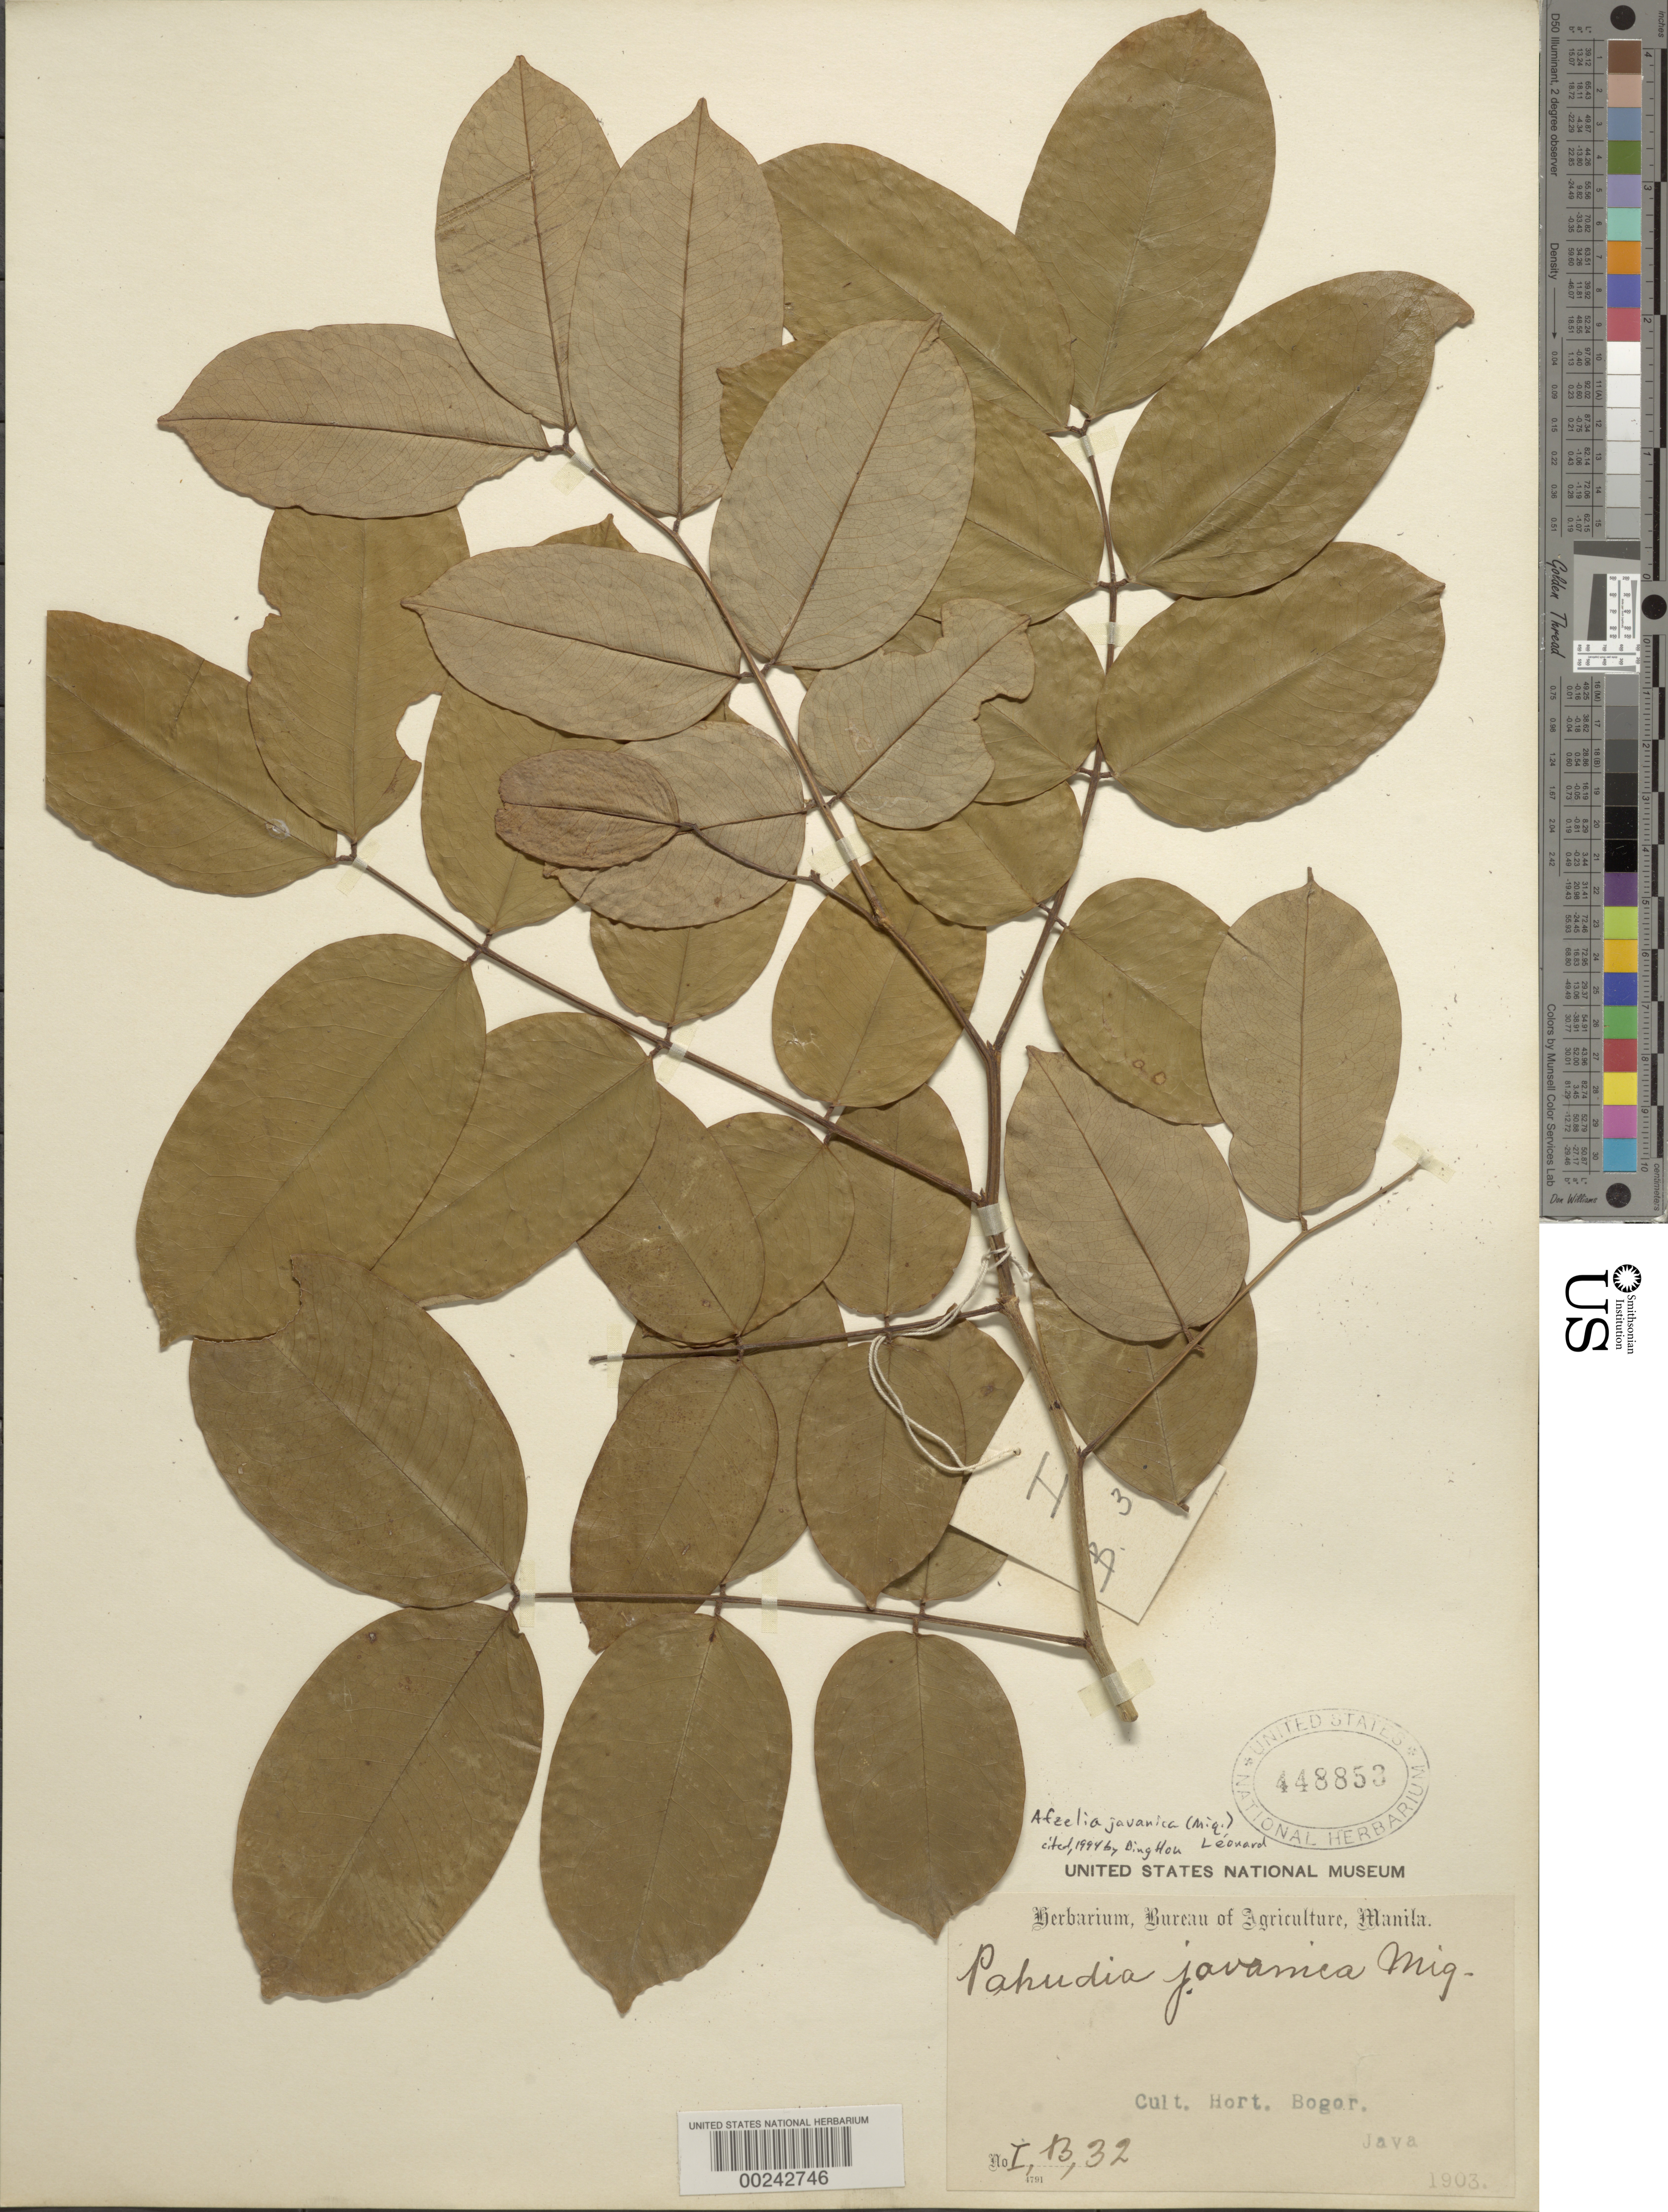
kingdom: Plantae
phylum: Tracheophyta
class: Magnoliopsida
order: Fabales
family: Fabaceae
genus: Afzelia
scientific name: Afzelia javanica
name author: (Miq.) J. Léonard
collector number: I,b,32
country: Indonesia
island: Java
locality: Bogor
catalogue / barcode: US 448853